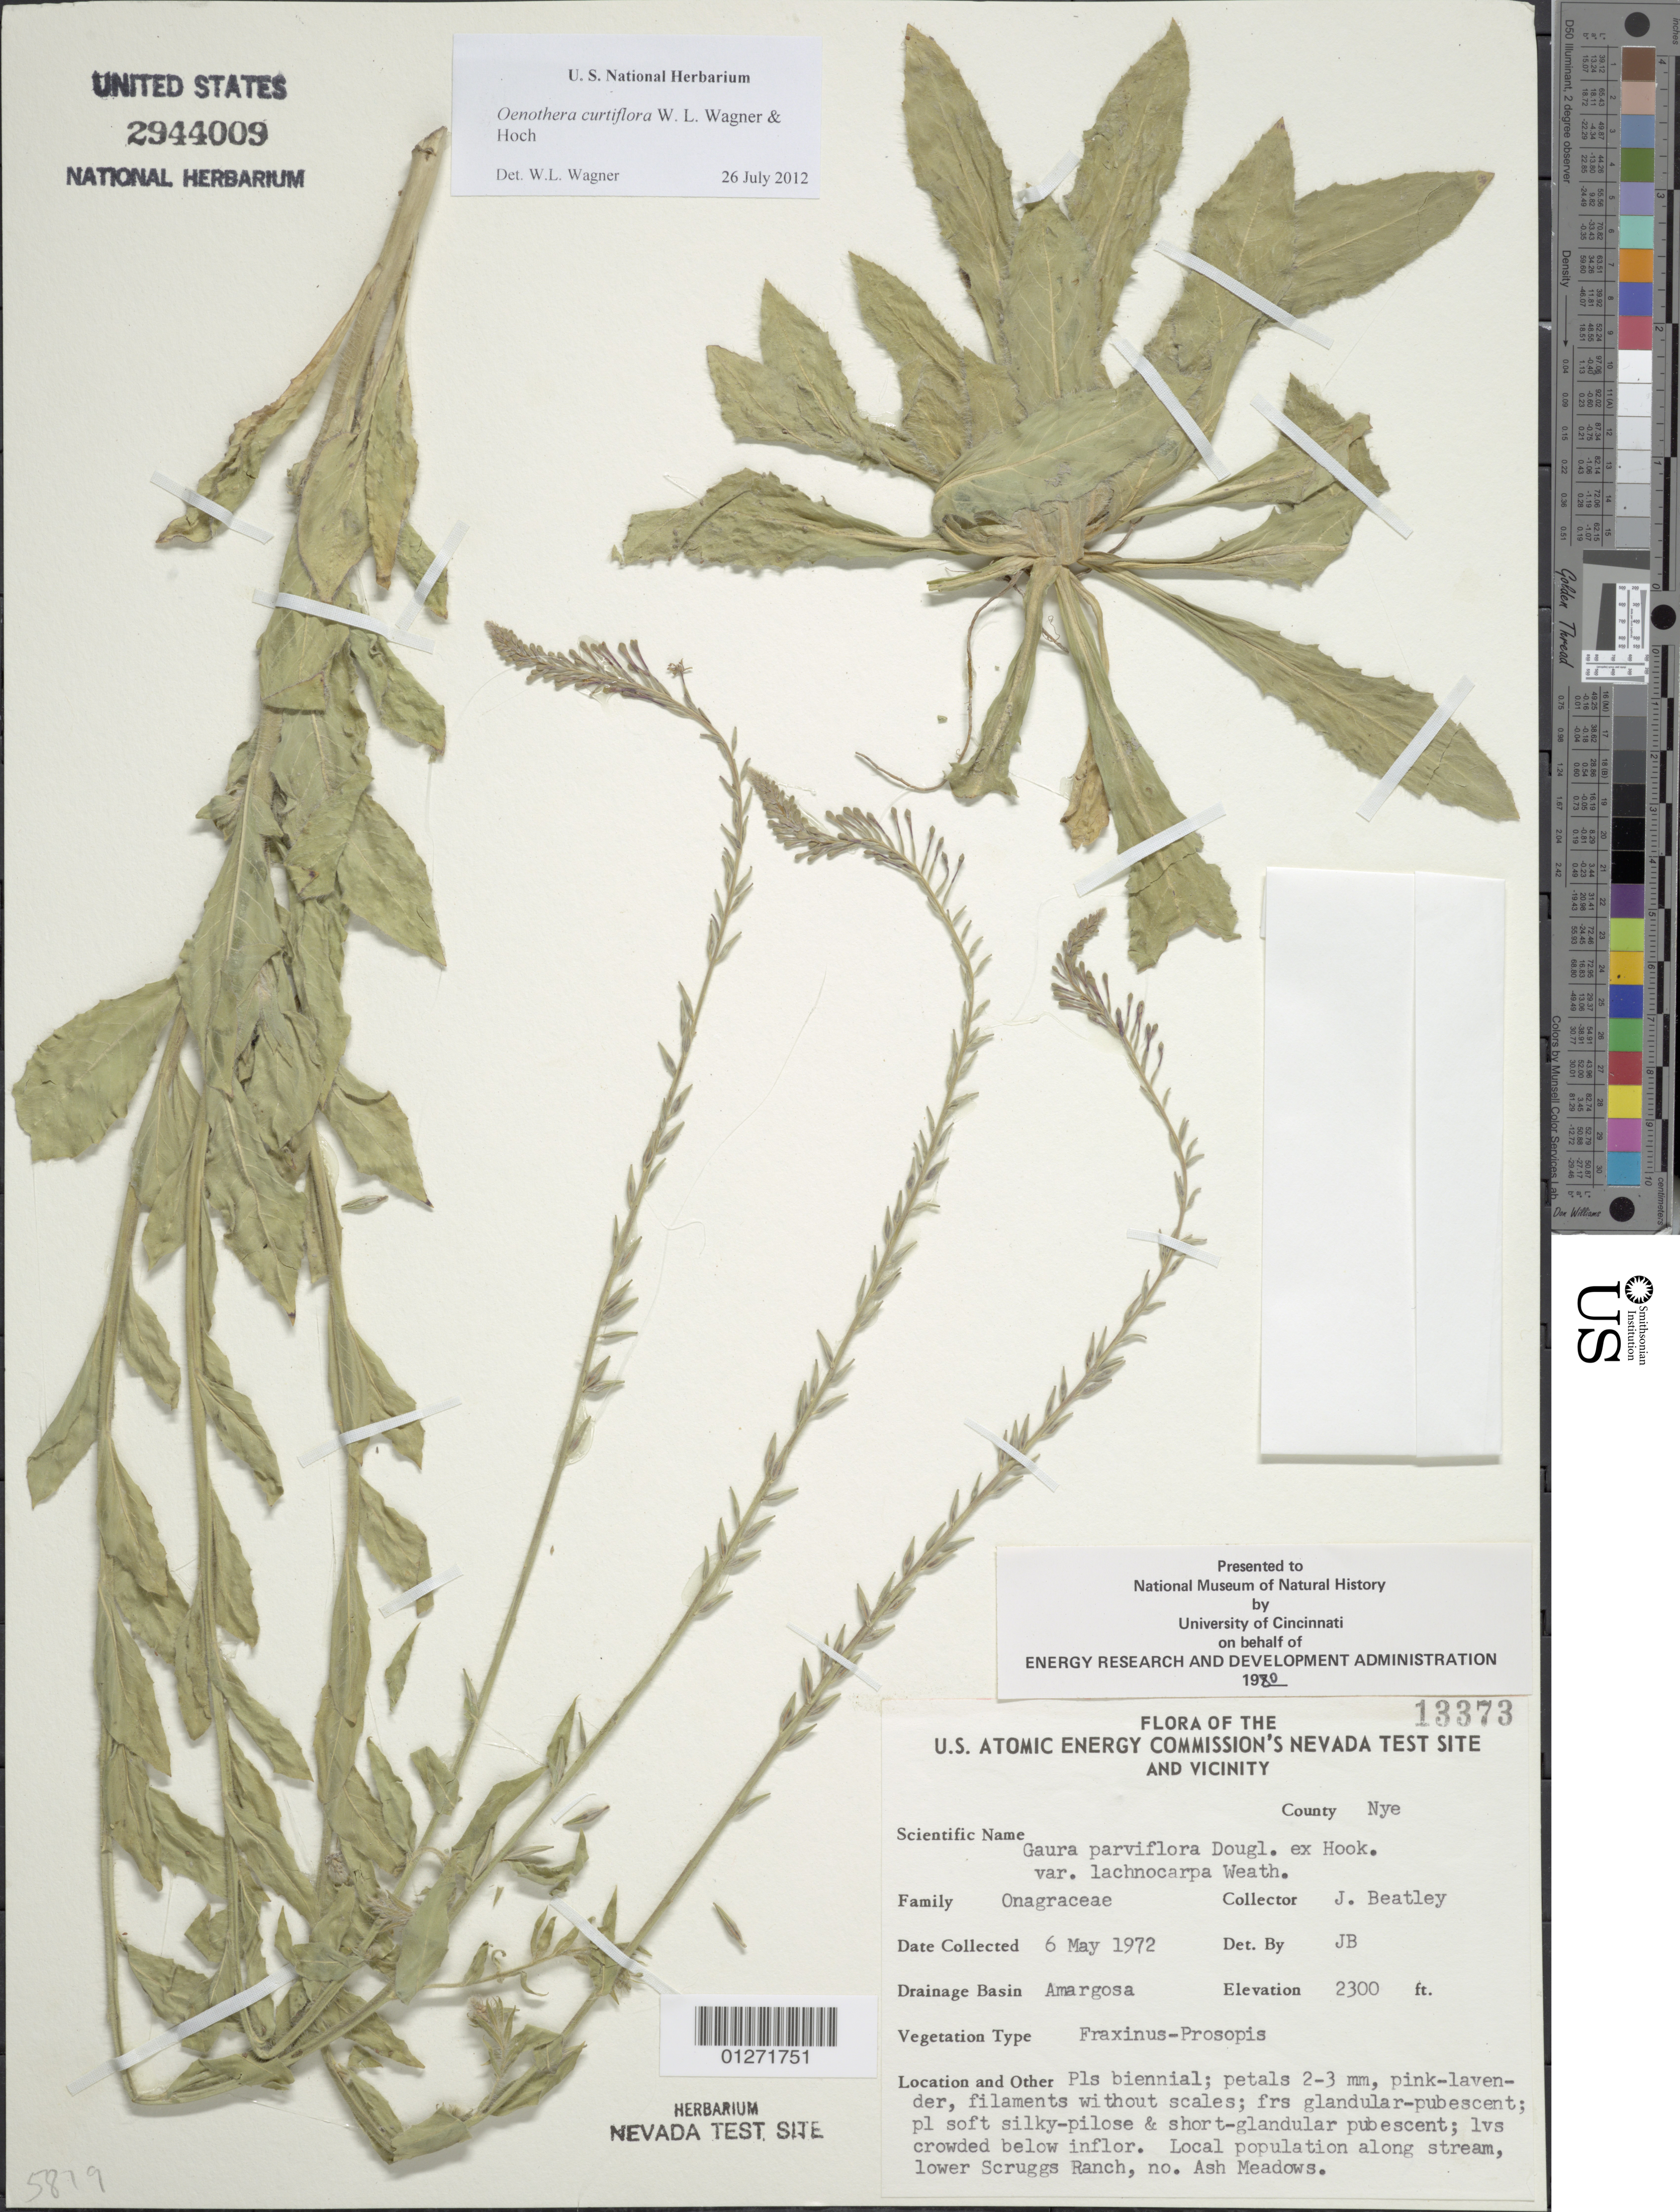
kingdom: Plantae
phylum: Tracheophyta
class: Magnoliopsida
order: Myrtales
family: Onagraceae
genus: Oenothera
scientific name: Oenothera curtiflora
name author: W.L. Wagner & Hoch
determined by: Wagner, W. L., (BOT), Smithsonian Institution - National Museum of Natural History (UNITED STATES)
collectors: J. C. Beatley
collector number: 13373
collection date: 1972-05-06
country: United States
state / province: Nevada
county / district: Nye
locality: Drainage Basin Amargosa.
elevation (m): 701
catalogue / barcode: US 2944009